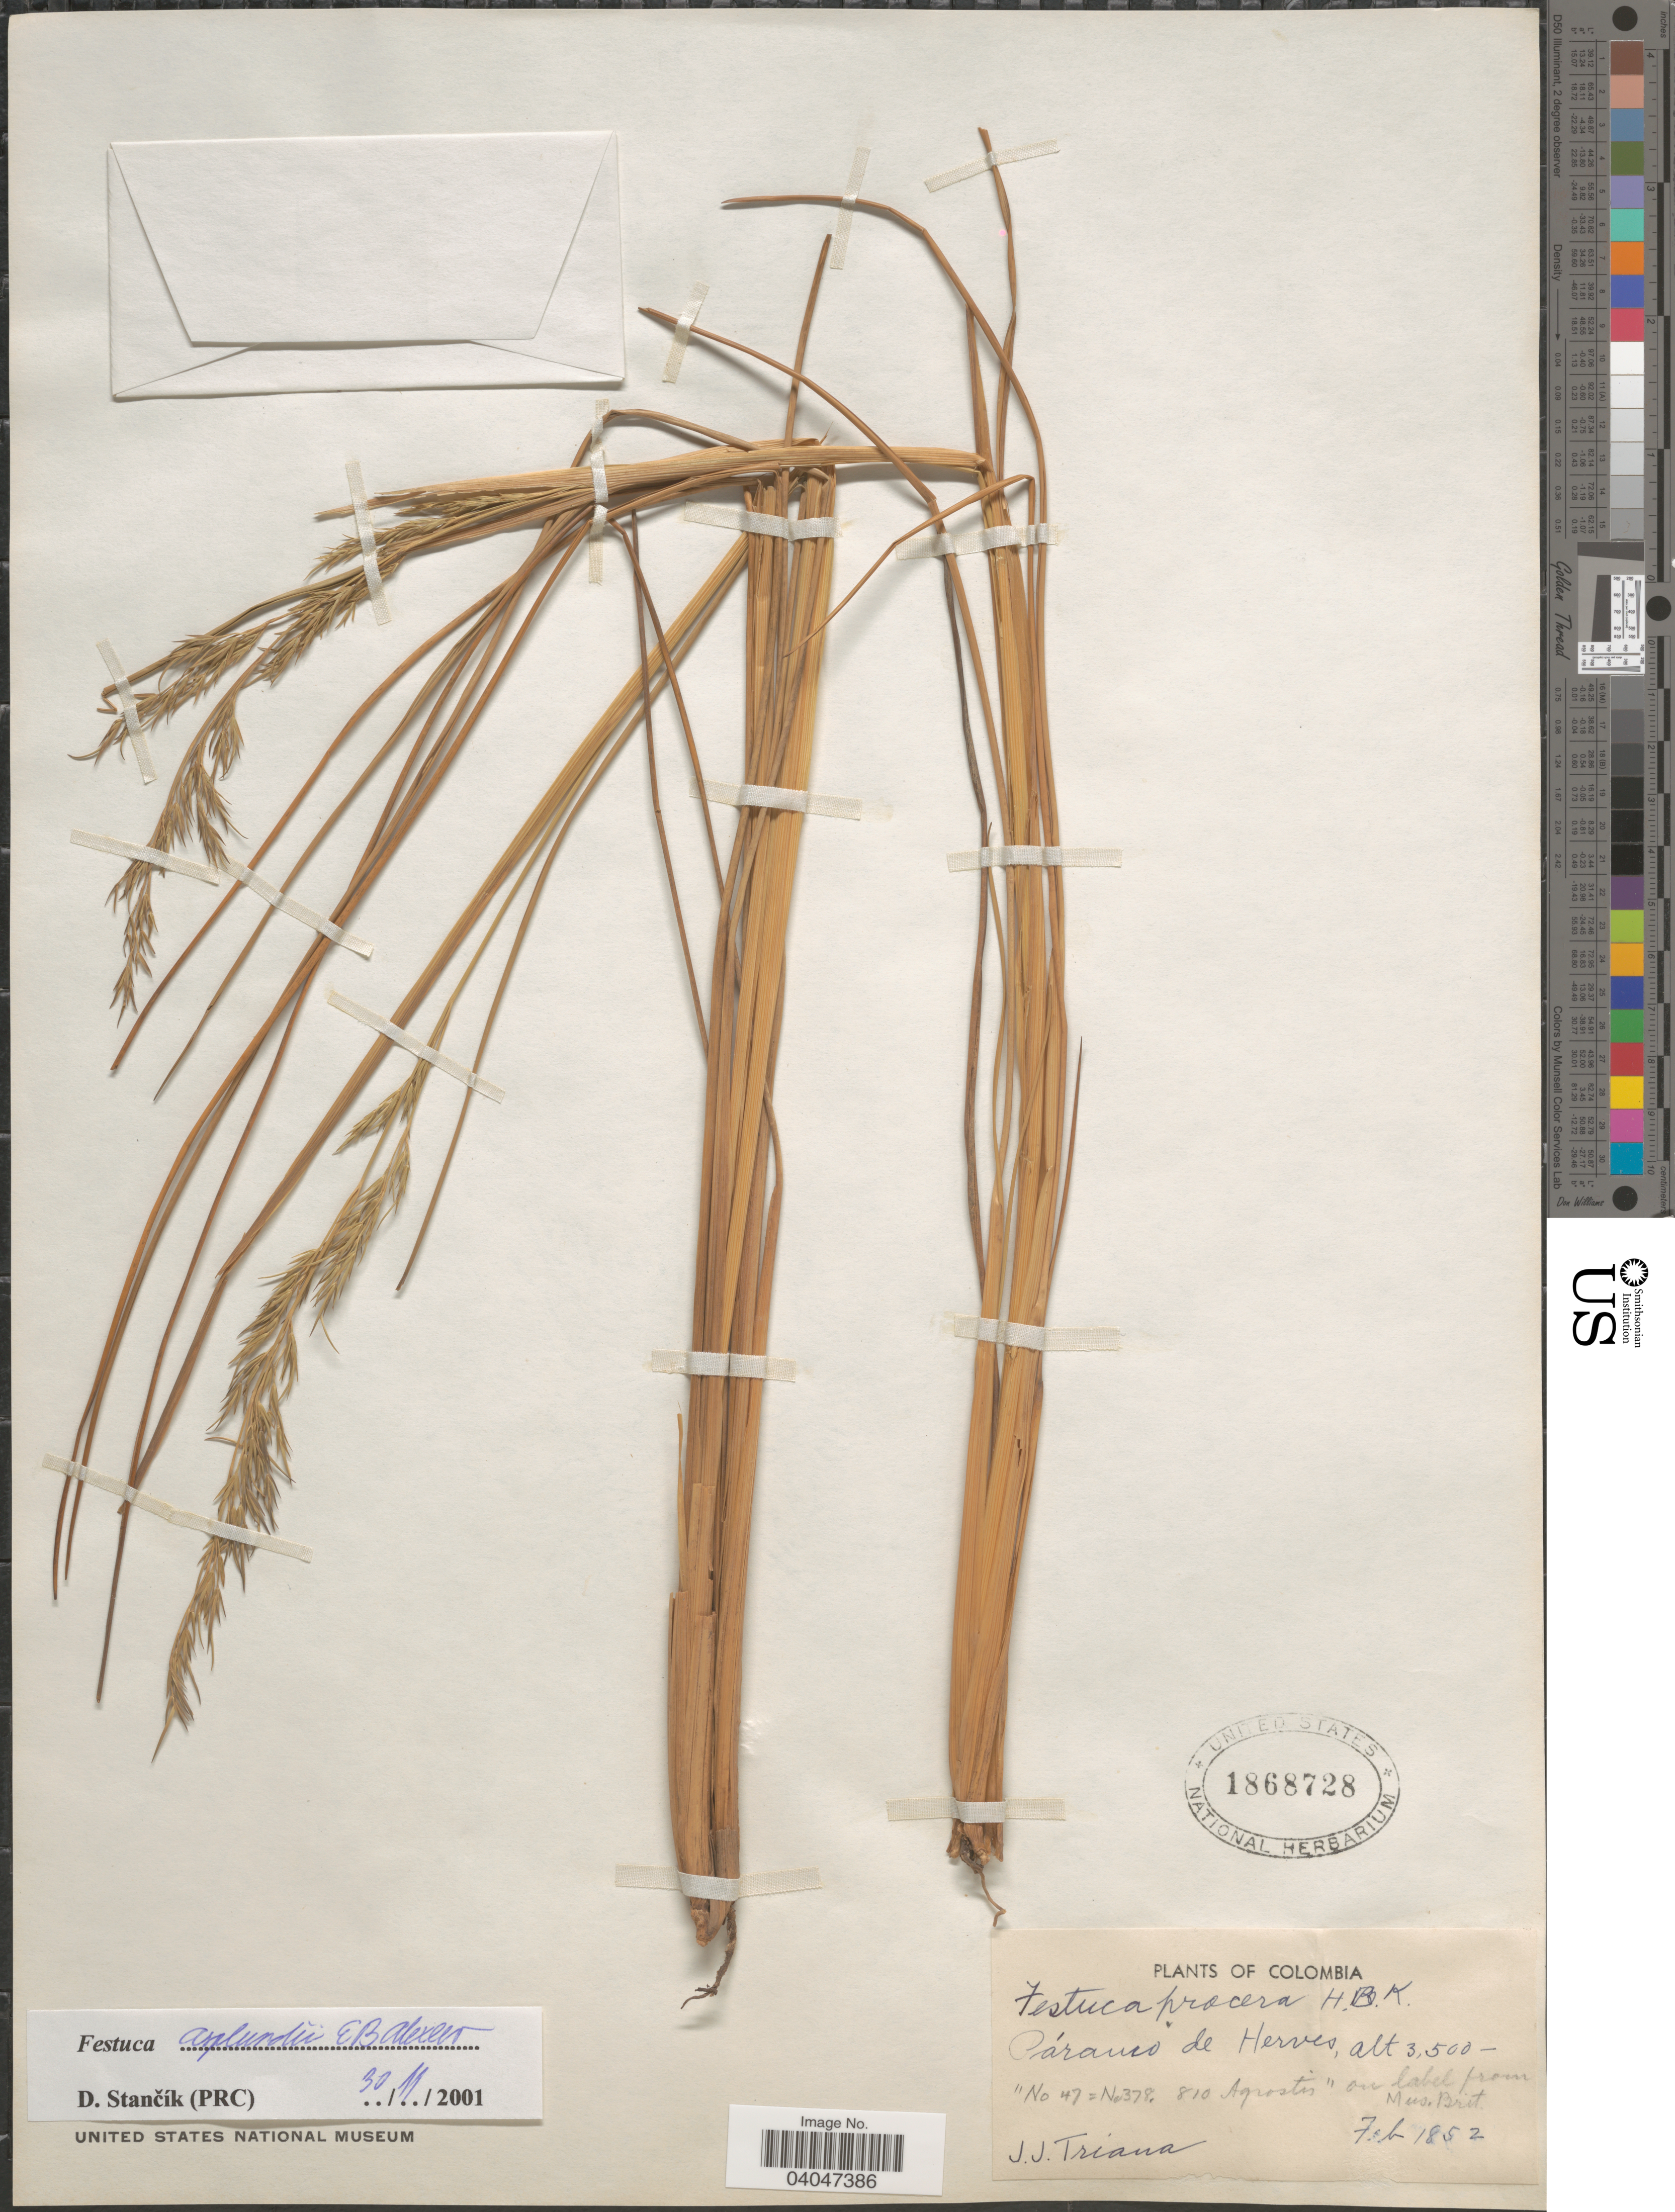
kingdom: Plantae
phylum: Tracheophyta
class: Liliopsida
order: Poales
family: Poaceae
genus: Festuca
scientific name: Festuca asplundii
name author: E.B. Alexeev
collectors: J. J. Triana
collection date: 1852-02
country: Colombia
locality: Páramo de Hervis.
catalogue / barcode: US 1868728